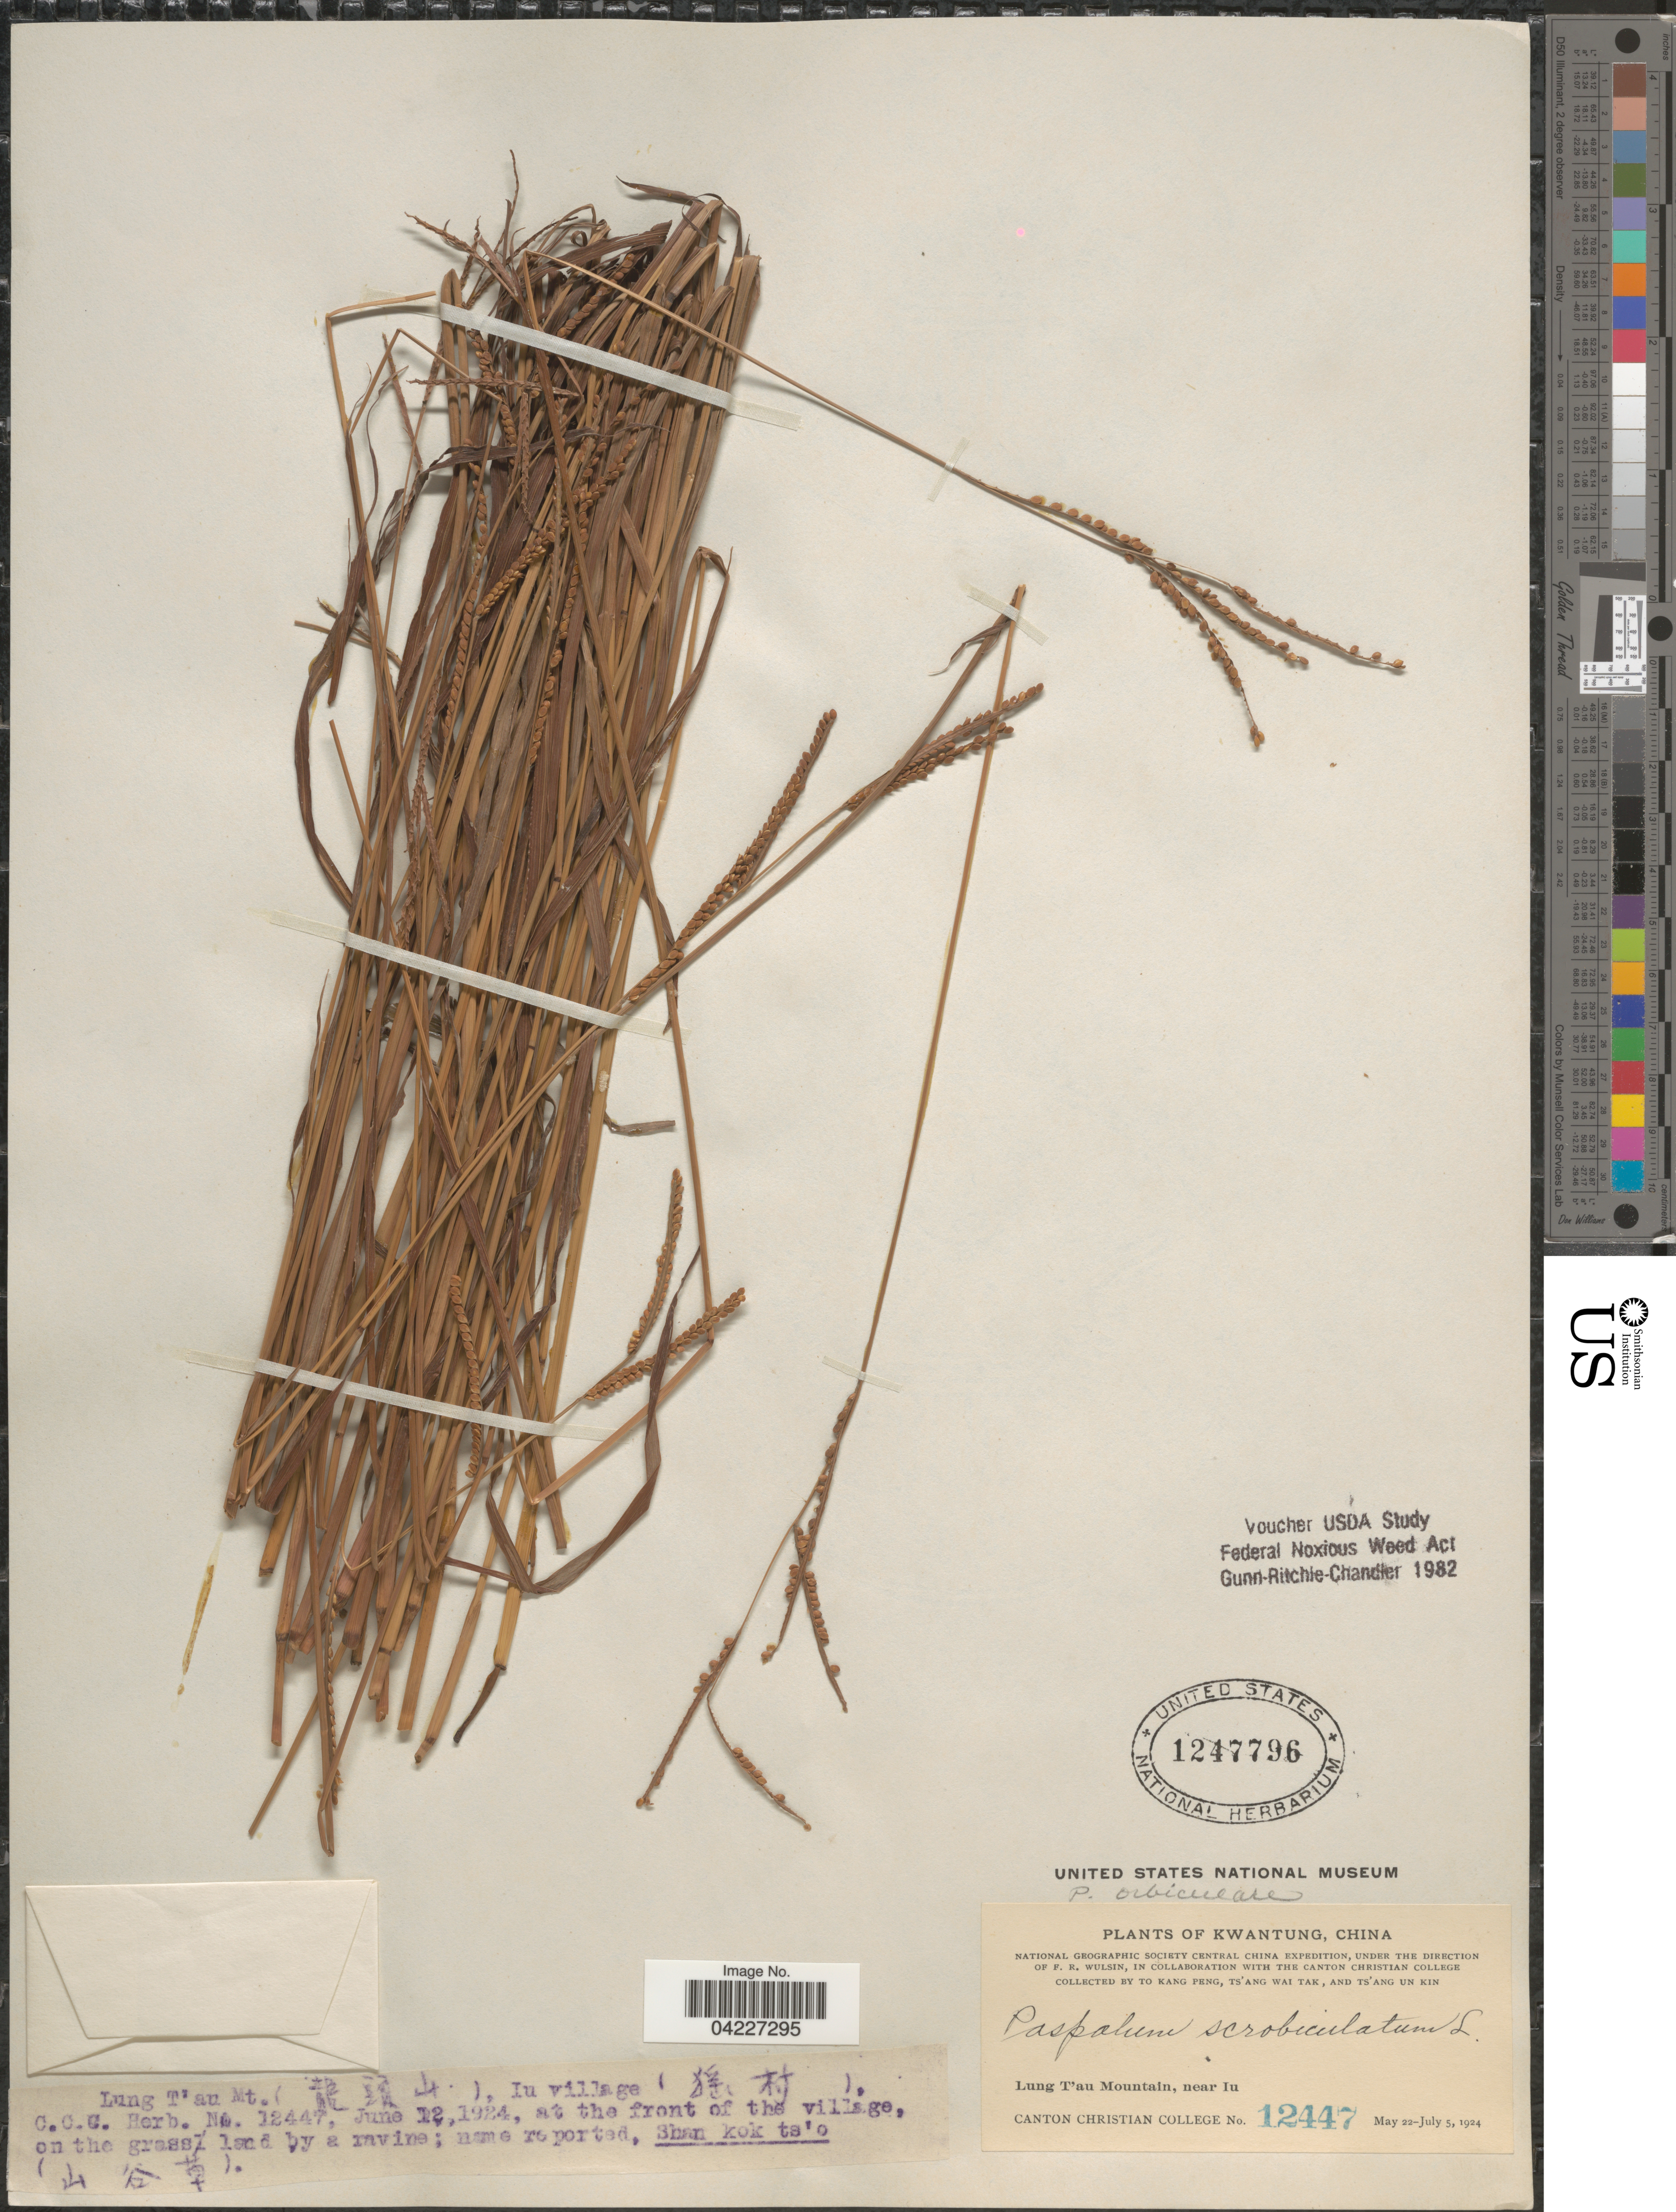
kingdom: Plantae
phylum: Tracheophyta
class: Liliopsida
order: Poales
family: Poaceae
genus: Paspalum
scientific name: Paspalum orbiculare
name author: G. Forst.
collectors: T. K. Peng, W. T. Tsang & U. K. Tsang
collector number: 12447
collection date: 1924-05-22/1924-07-05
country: China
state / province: Guangdong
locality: Kwangtung. National Geographic Society Central China Expedition. Lung T'au Mountain (X), near Iu village (X).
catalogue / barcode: US 1247796